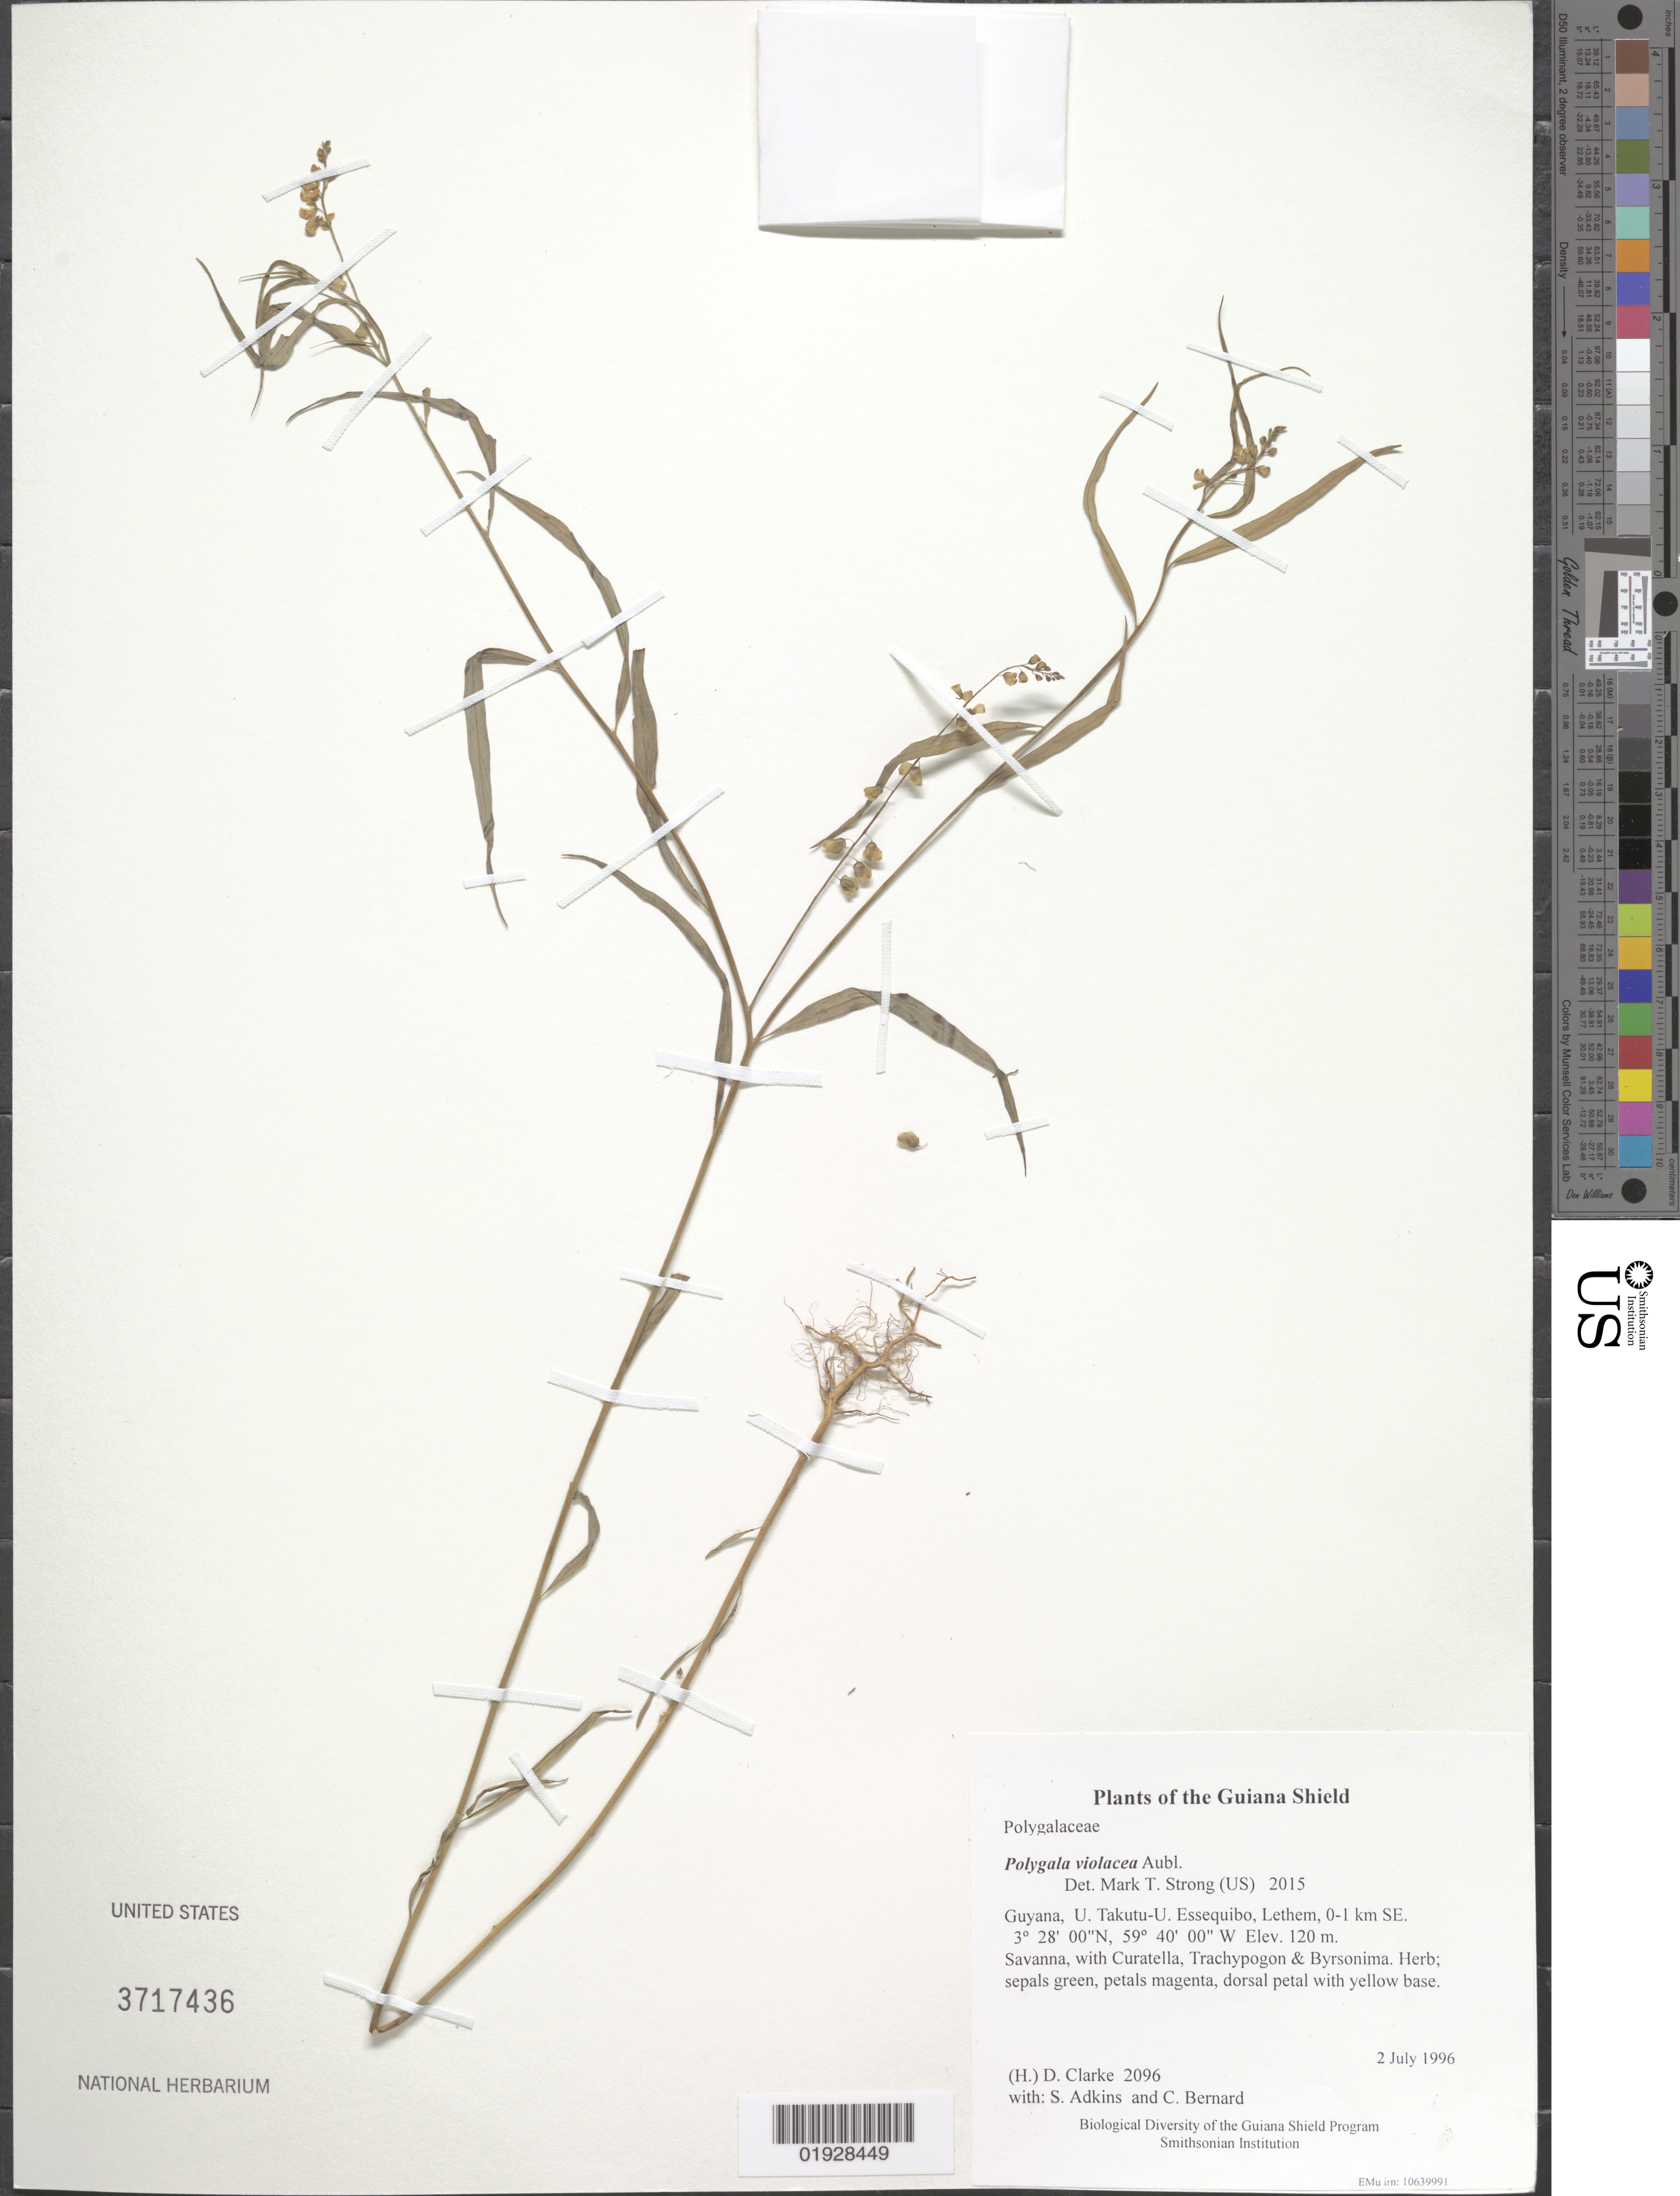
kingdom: Plantae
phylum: Tracheophyta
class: Magnoliopsida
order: Fabales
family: Polygalaceae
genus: Asemeia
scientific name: Asemeia violacea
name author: (Aubl.) J.F.B. Pastore & J.R. Abbott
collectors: H. D. Clarke, S. Adkins & C. Bernard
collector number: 2096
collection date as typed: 2 July 1996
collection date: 1996-07-02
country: Guyana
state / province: U. Takutu-U. Essequibo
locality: Lethem, 0-1 km SE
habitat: Savanna, with Curatella, Trachypogon & Byrsonima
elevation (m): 120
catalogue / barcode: US 3717436